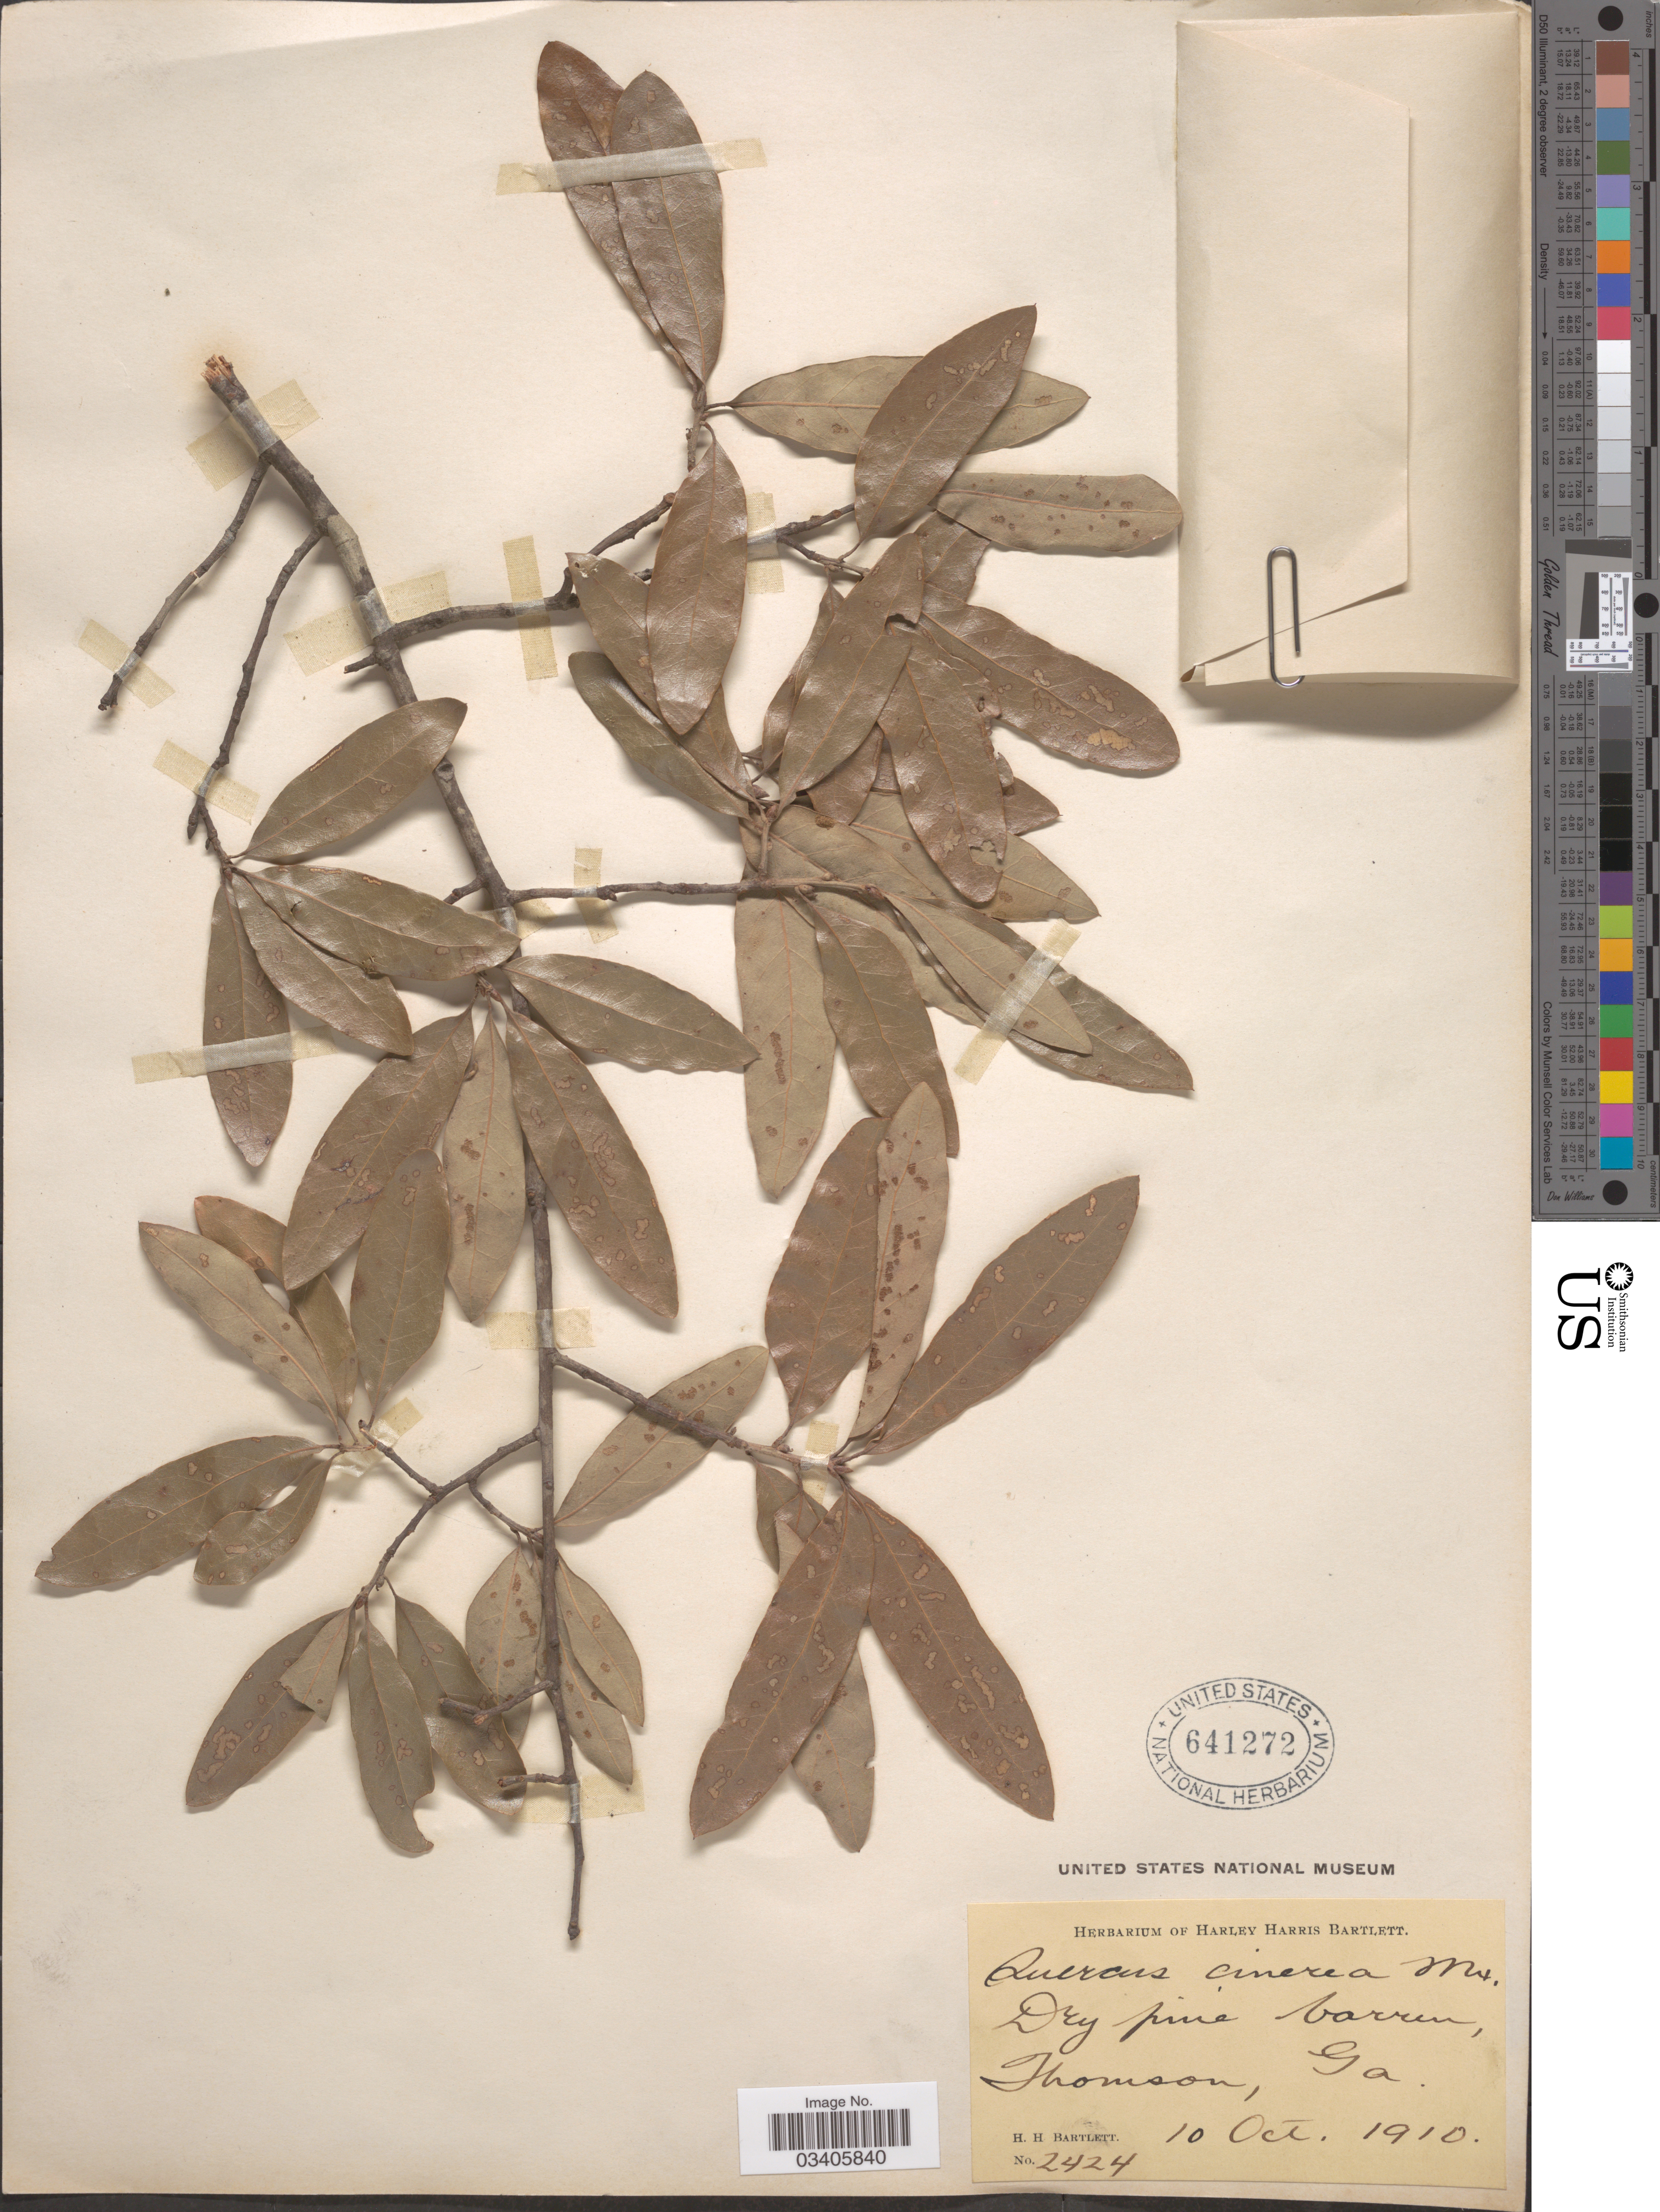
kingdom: Plantae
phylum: Tracheophyta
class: Magnoliopsida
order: Fagales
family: Fagaceae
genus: Quercus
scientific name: Quercus incana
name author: W. Bartram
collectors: H. H. Bartlett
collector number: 2424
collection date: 1910-10-10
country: United States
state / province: Georgia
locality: Dry pine barren, Thomson.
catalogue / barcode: US 641272